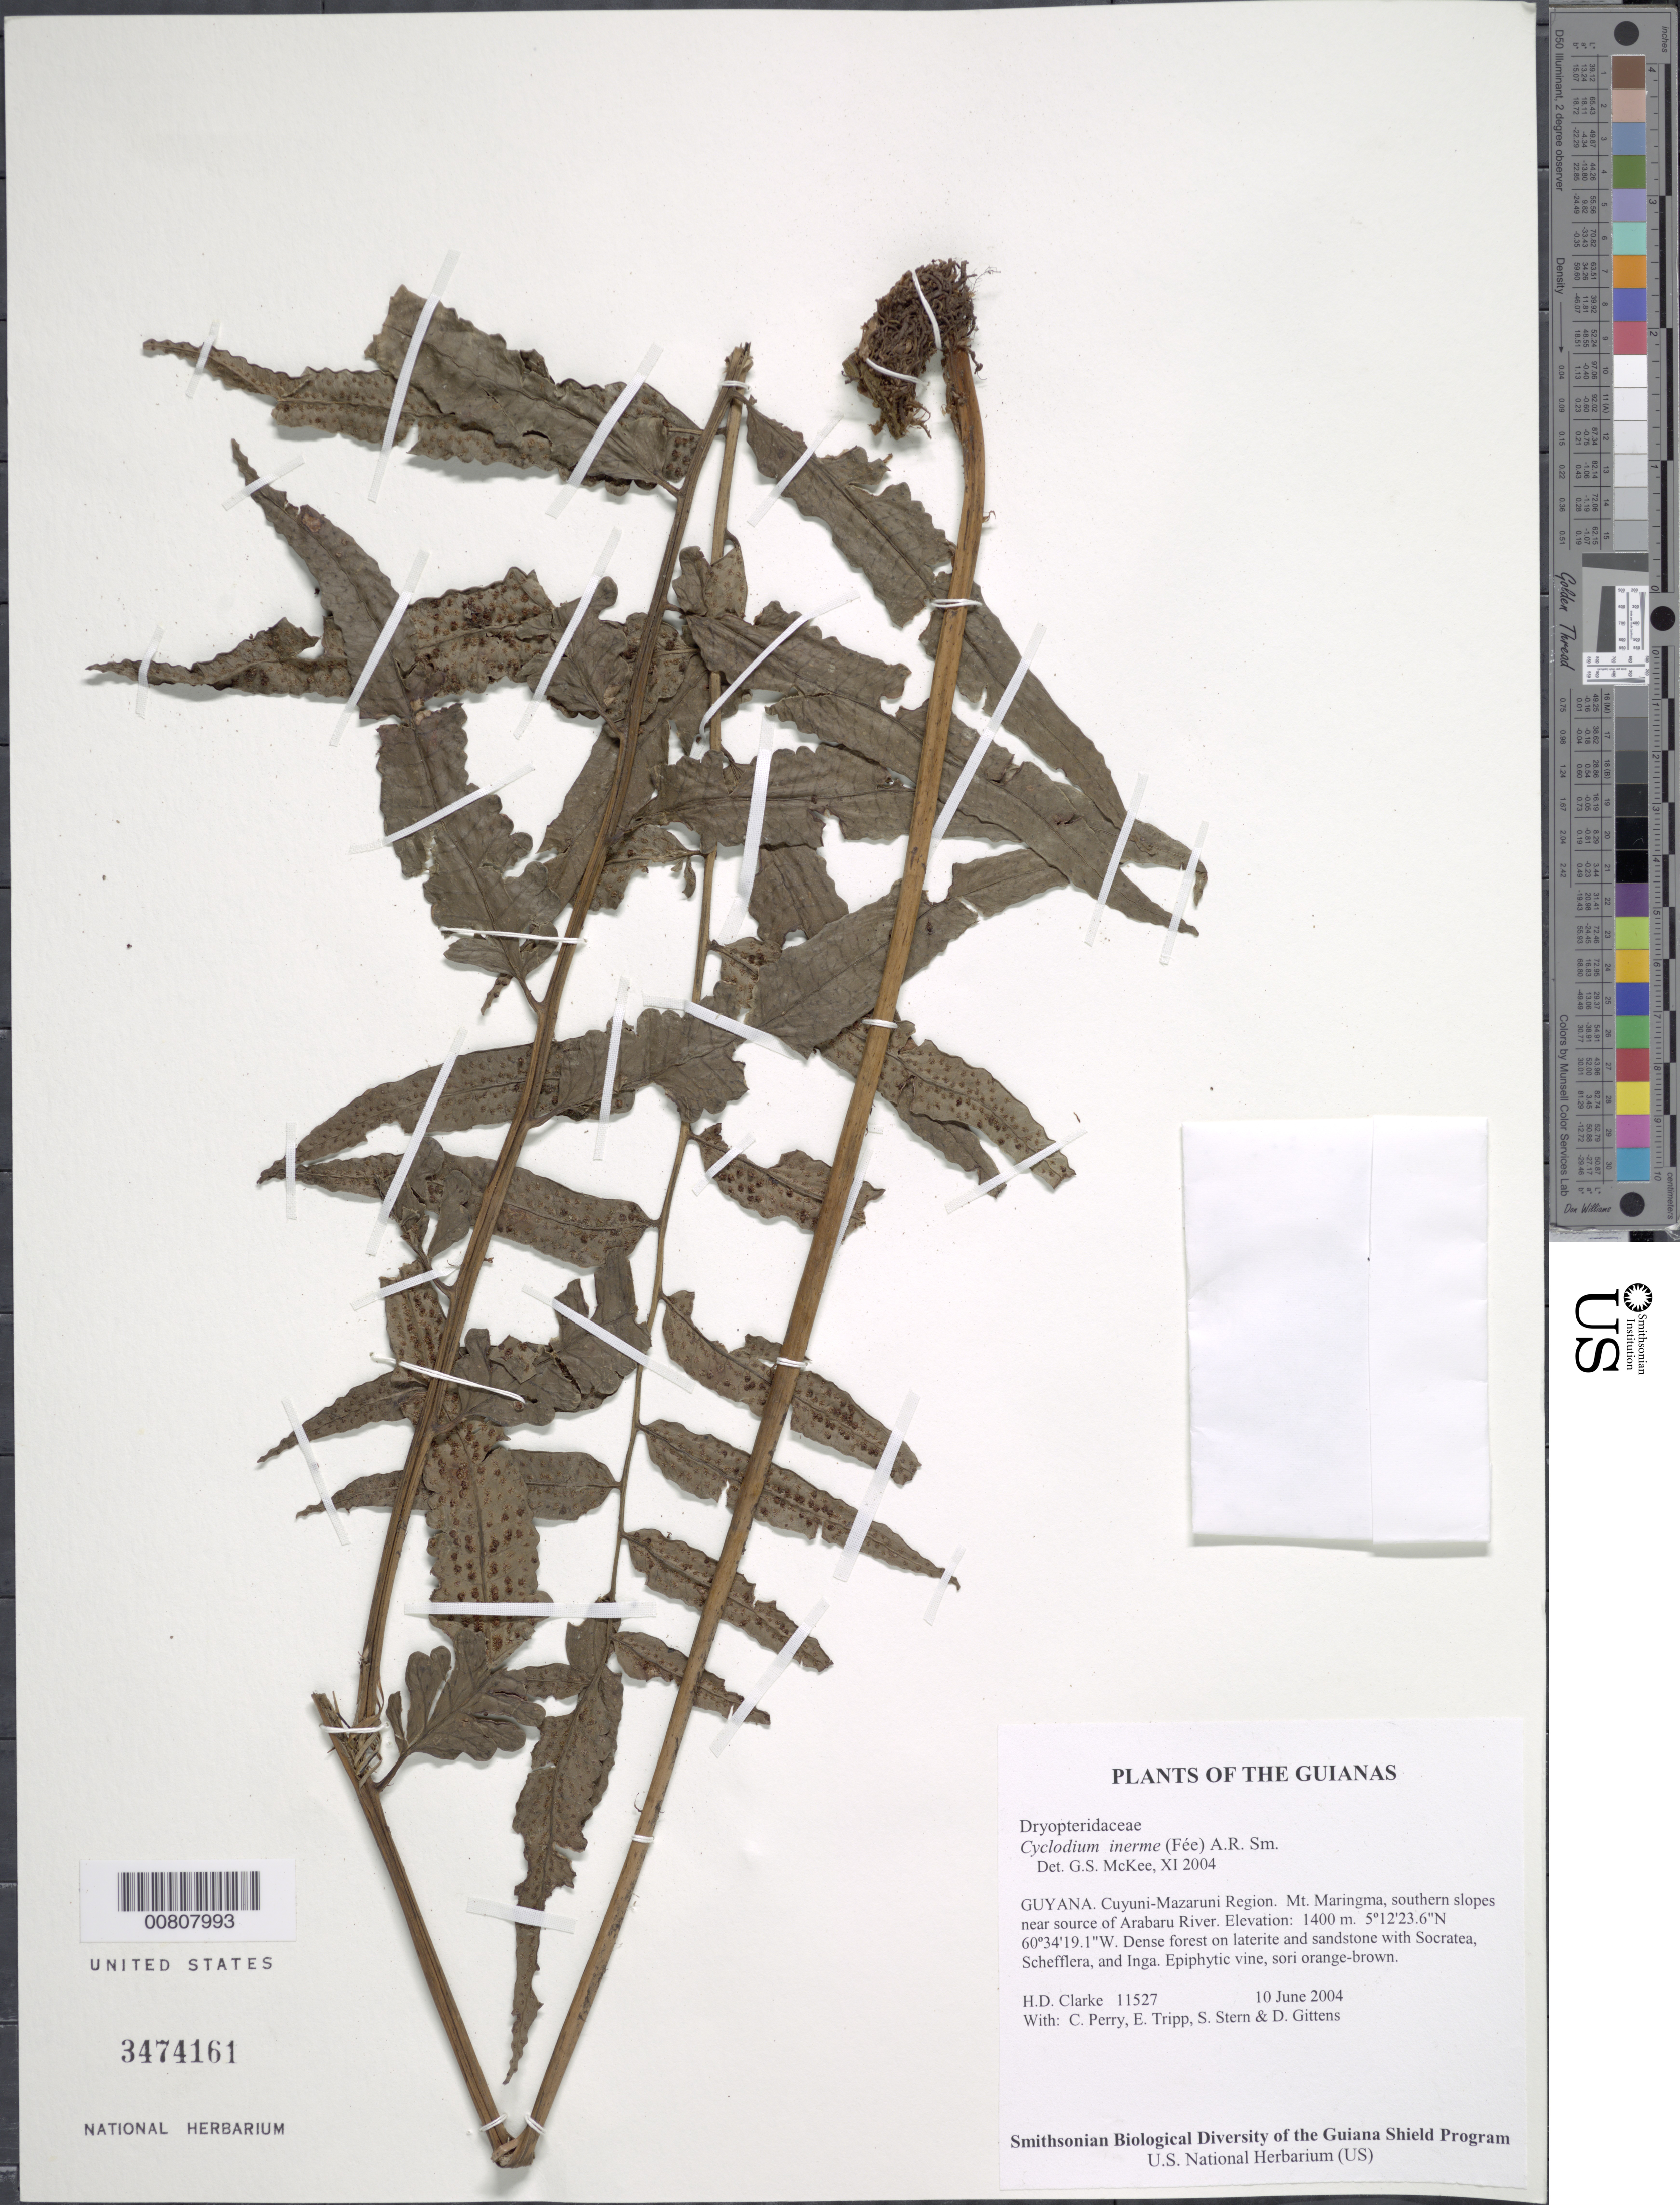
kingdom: Plantae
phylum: Tracheophyta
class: Polypodiopsida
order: Polypodiales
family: Dryopteridaceae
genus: Cyclodium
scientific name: Cyclodium inerme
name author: (Fée) A.R. Sm.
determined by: McKee, G. S., (US), NMNH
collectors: H. D. Clarke, C. Perry, E. Tripp, S. R. Stern & D. Gittens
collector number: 11527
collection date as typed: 10 June 2004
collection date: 2004-06-10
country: Guyana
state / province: Cuyuni-Mazaruni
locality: Mt. Maringma, southern slopes near source of Arabaru River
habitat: Dense forest on laterite and sandstone with Socratea, Schefflera, and Inga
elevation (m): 1400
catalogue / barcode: US 3474161